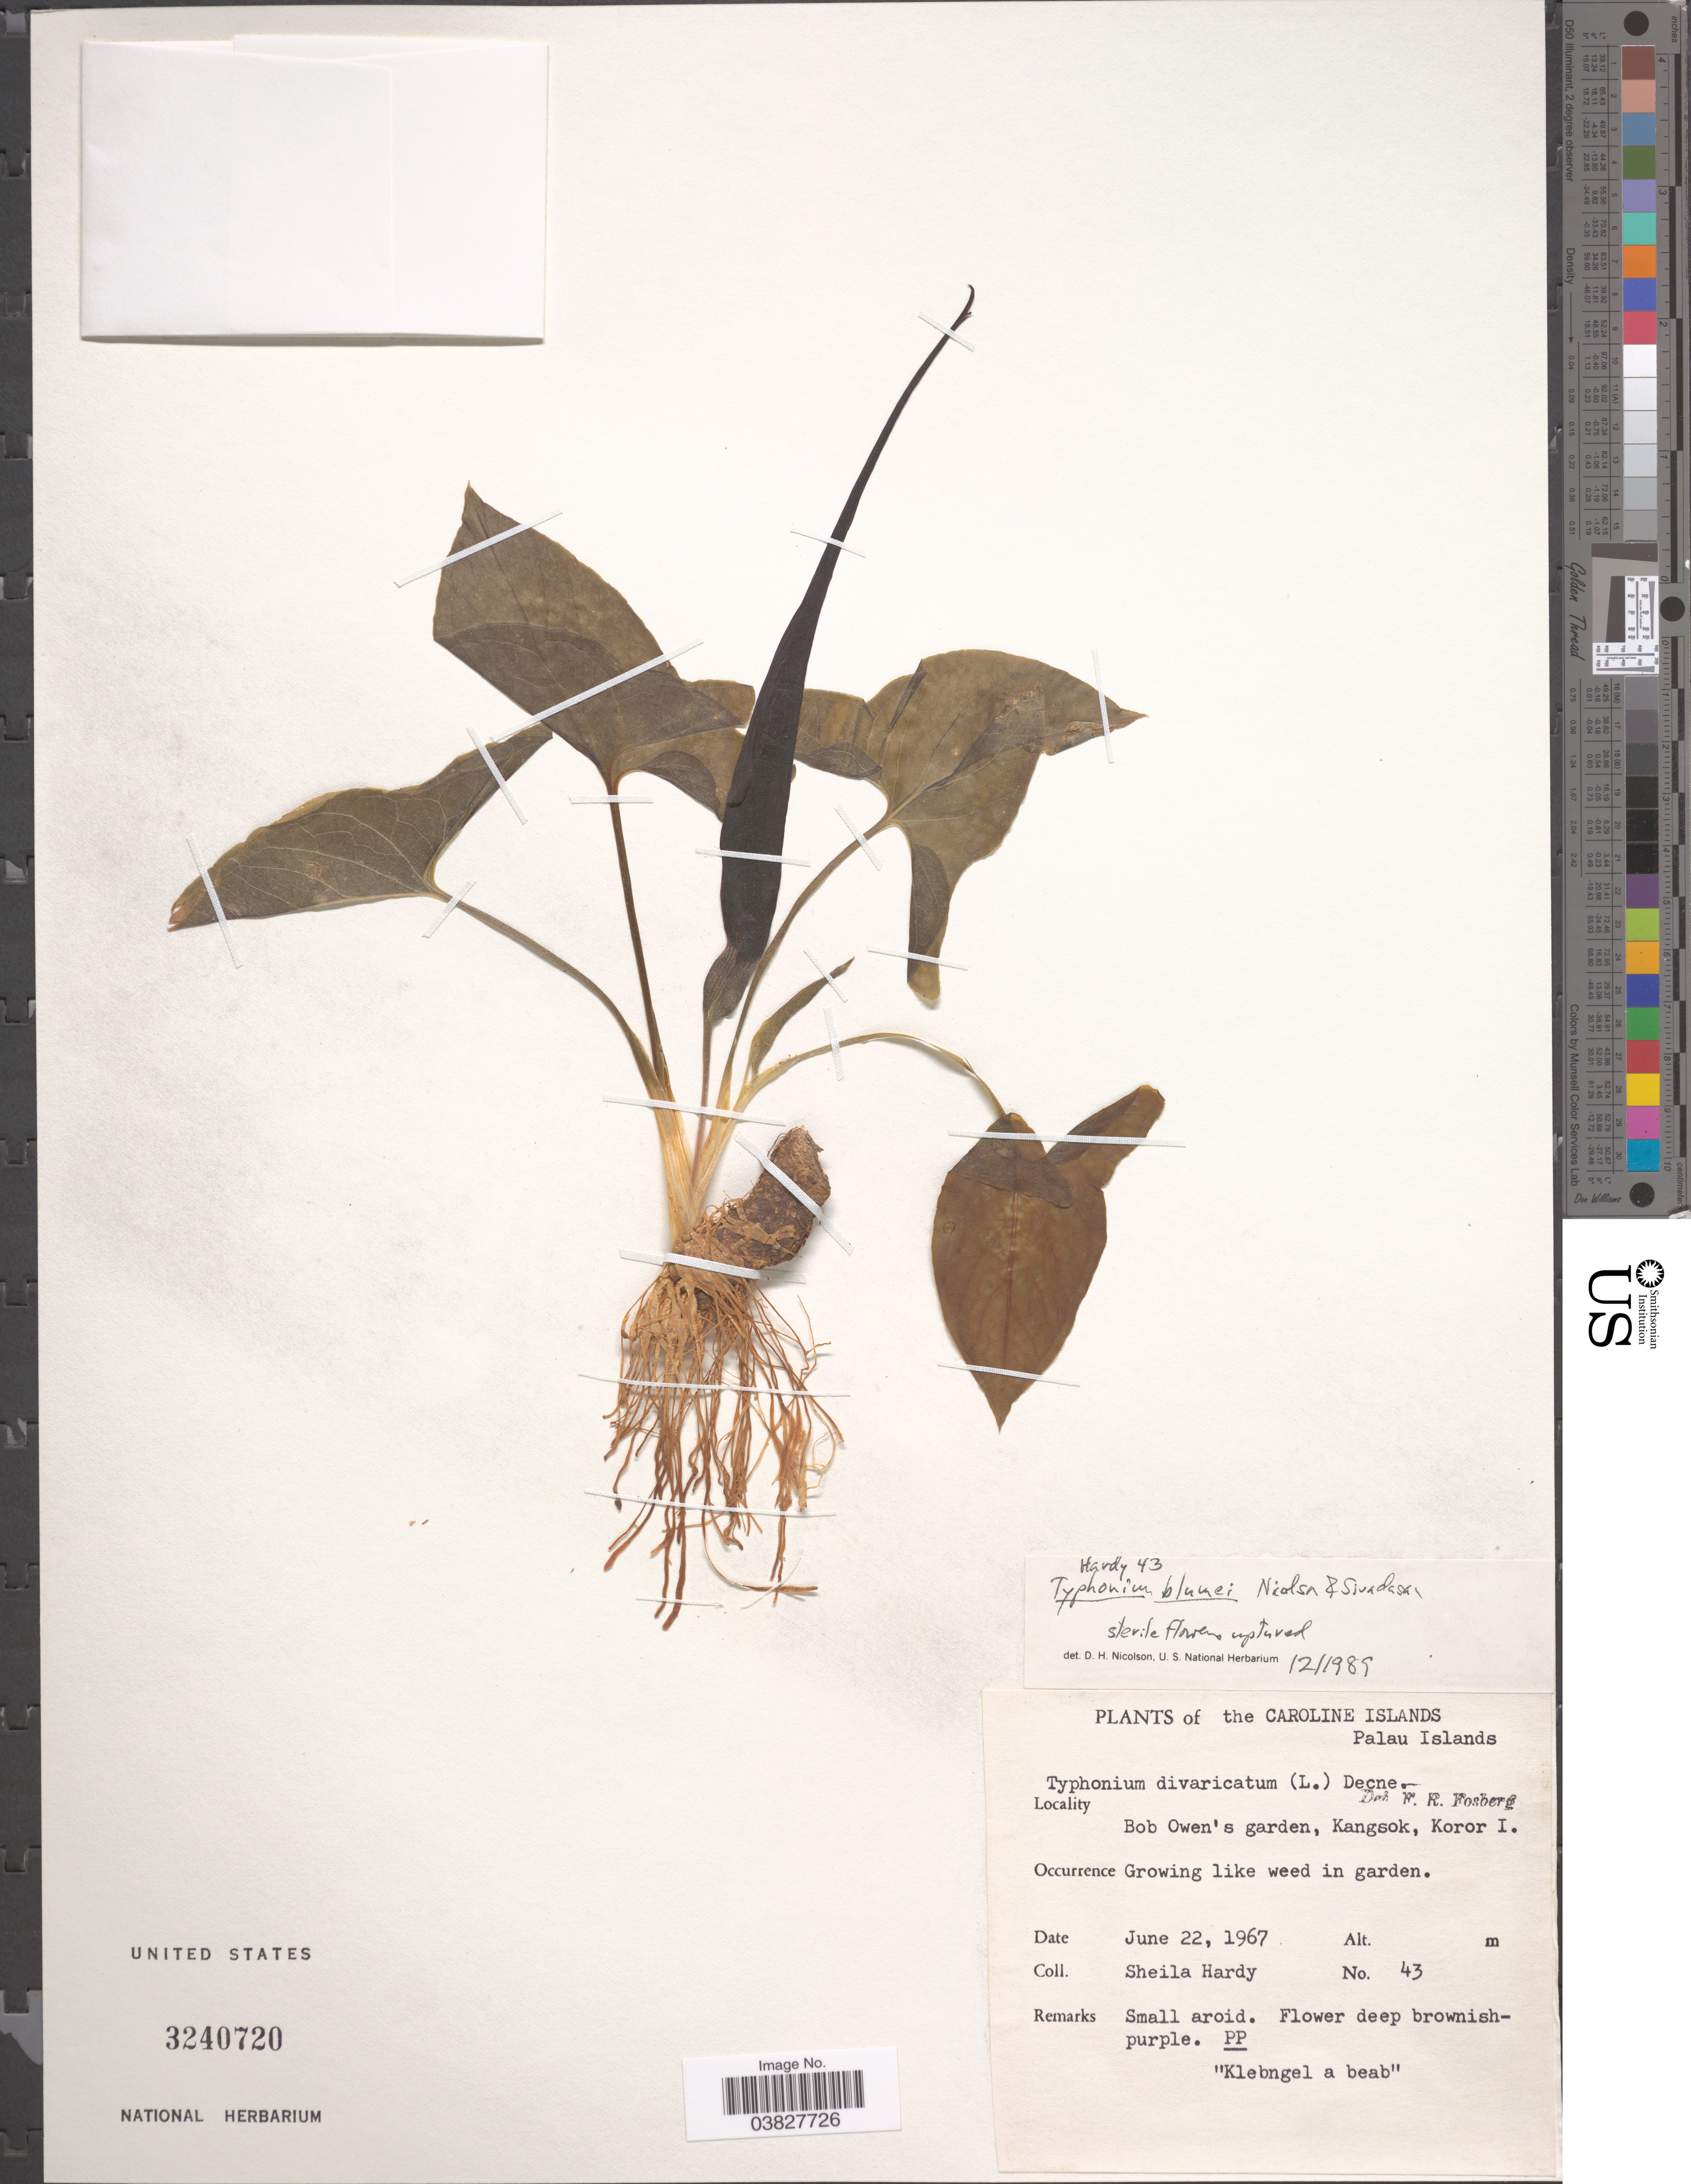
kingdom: Plantae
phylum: Tracheophyta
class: Liliopsida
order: Alismatales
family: Araceae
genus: Typhonium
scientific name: Typhonium blumei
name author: Nicolson & Sivad.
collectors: S. Hardy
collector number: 43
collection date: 1967-06-22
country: Palau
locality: The Caroline Islands. Palau Islands. Bob Owen's garden, Kangsok, Koror I.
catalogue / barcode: US 3240720